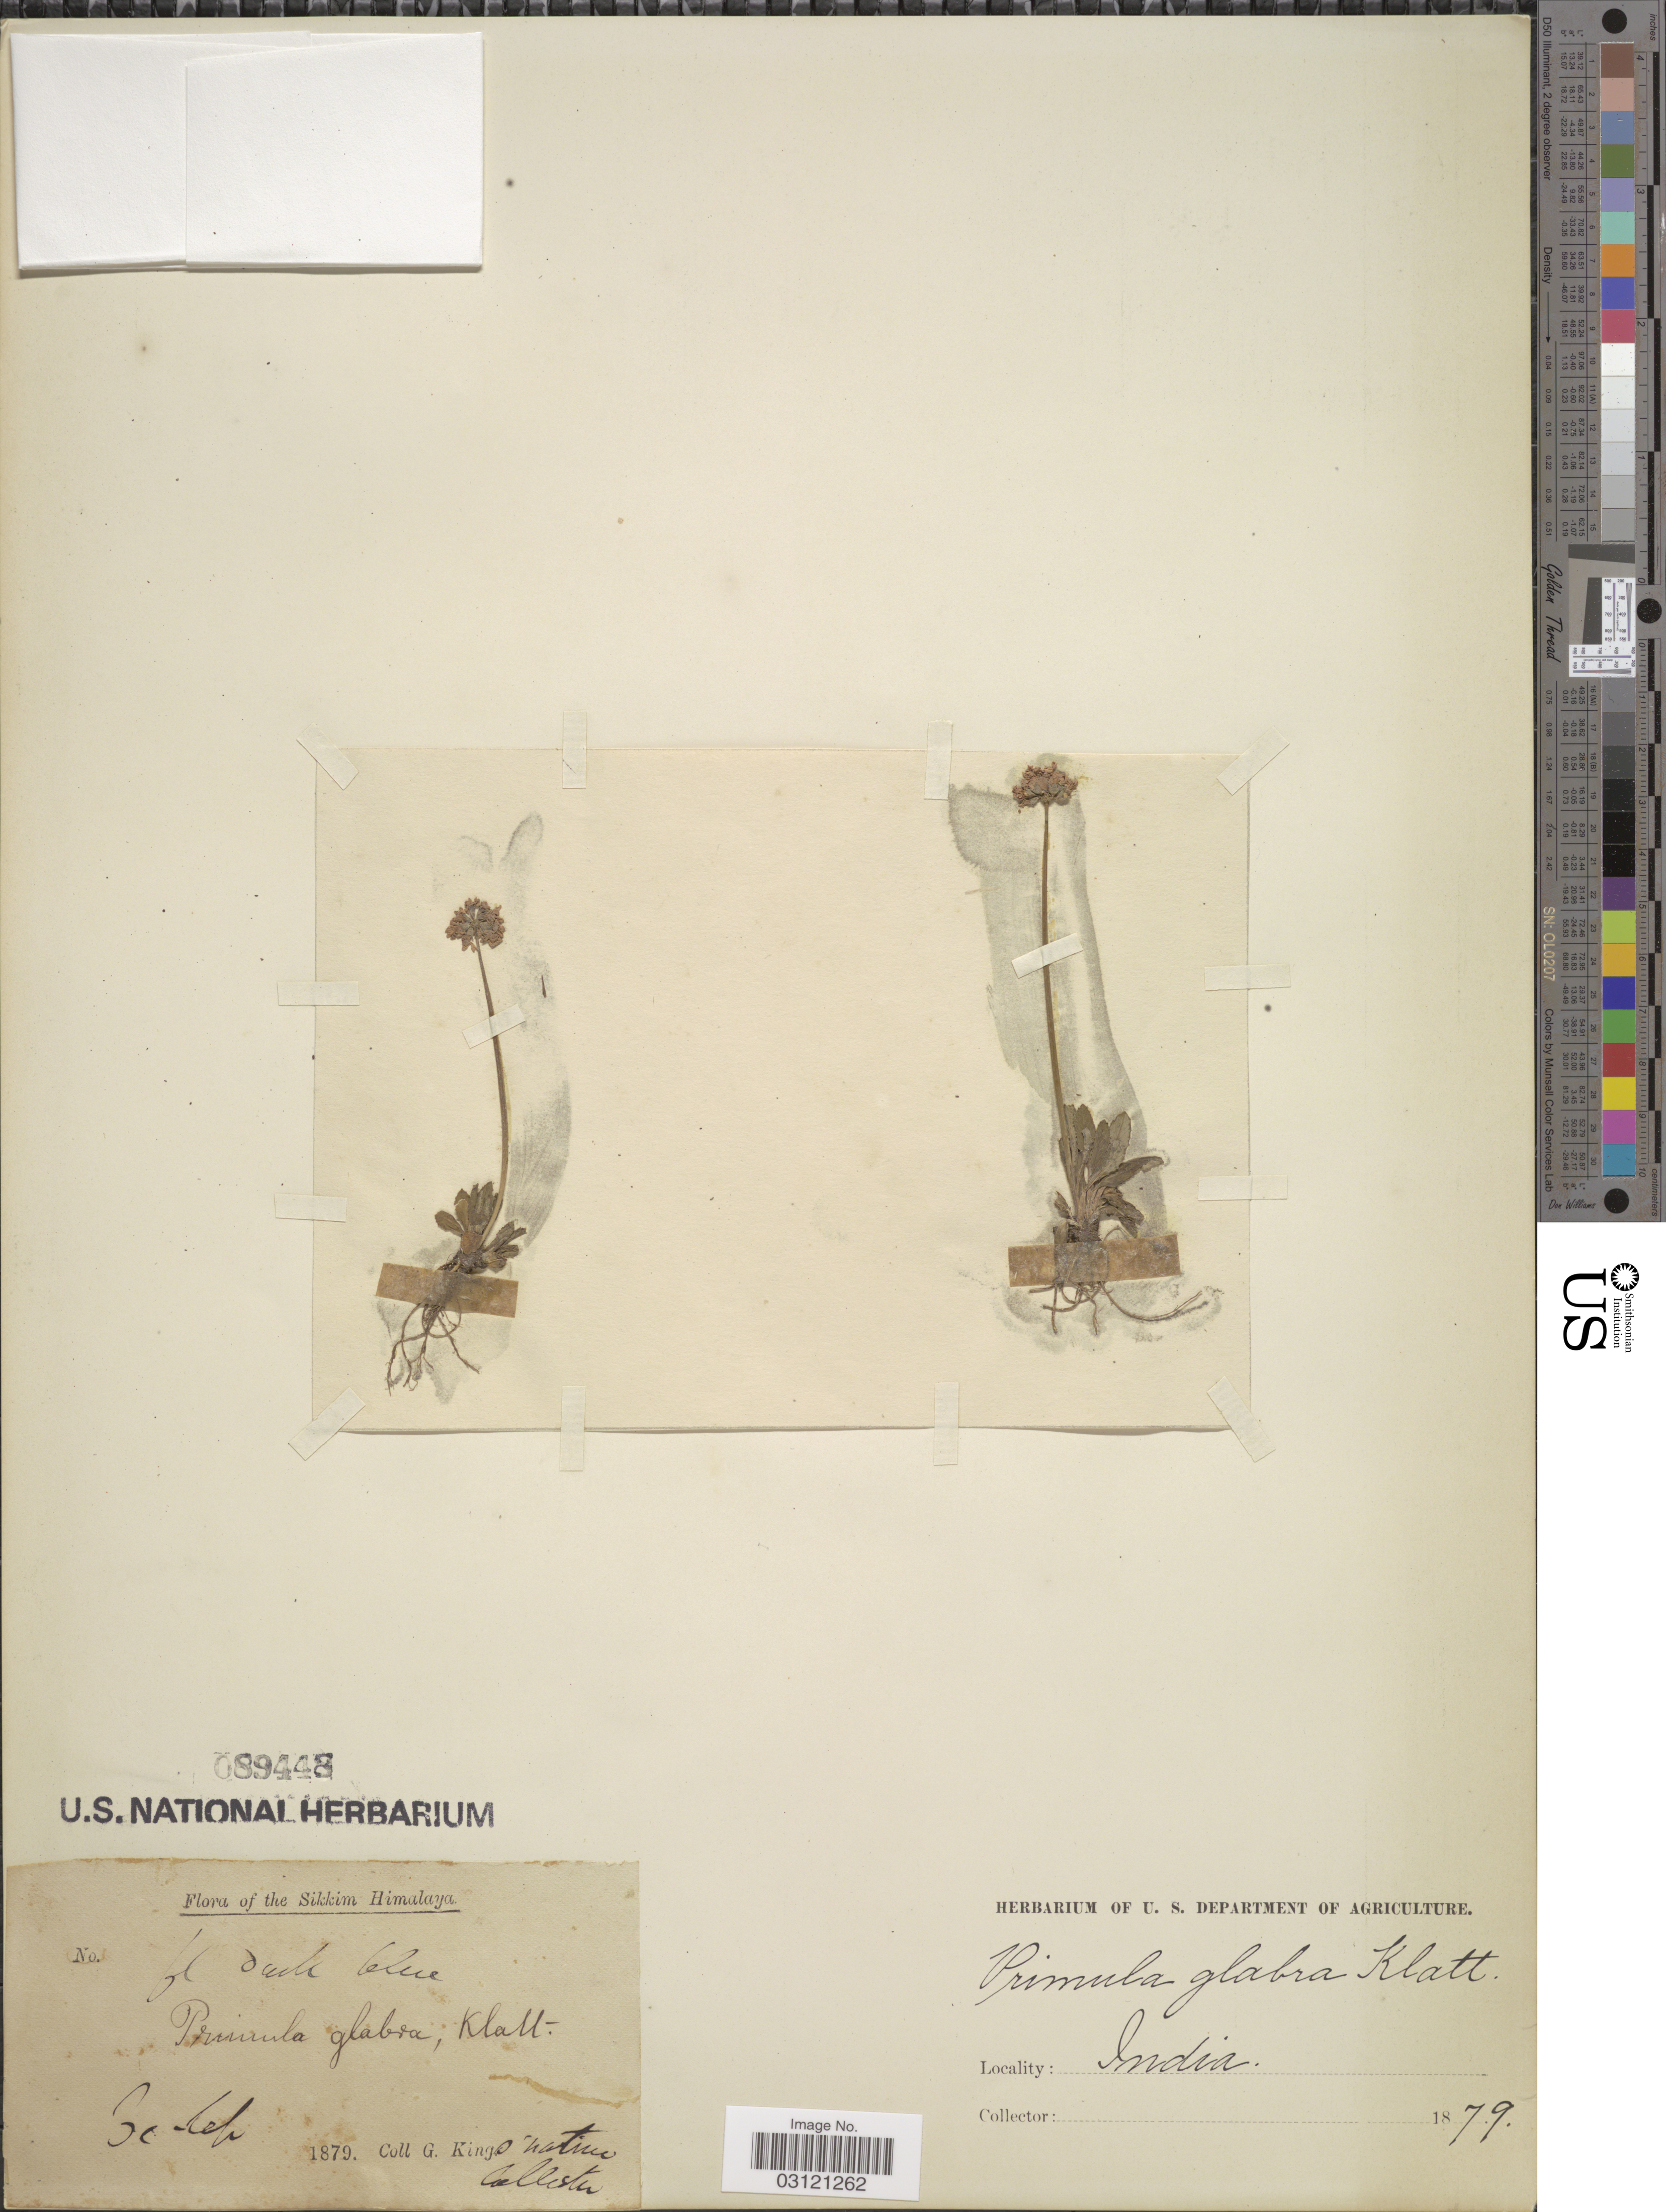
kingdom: Plantae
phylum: Tracheophyta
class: Magnoliopsida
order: Ericales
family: Primulaceae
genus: Primula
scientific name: Primula glabra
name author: Klatt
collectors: Dr. King's collector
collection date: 1879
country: India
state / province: Sikkim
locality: The Sikkim Himalaya, Ge-lef [interpreted].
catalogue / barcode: US 89448